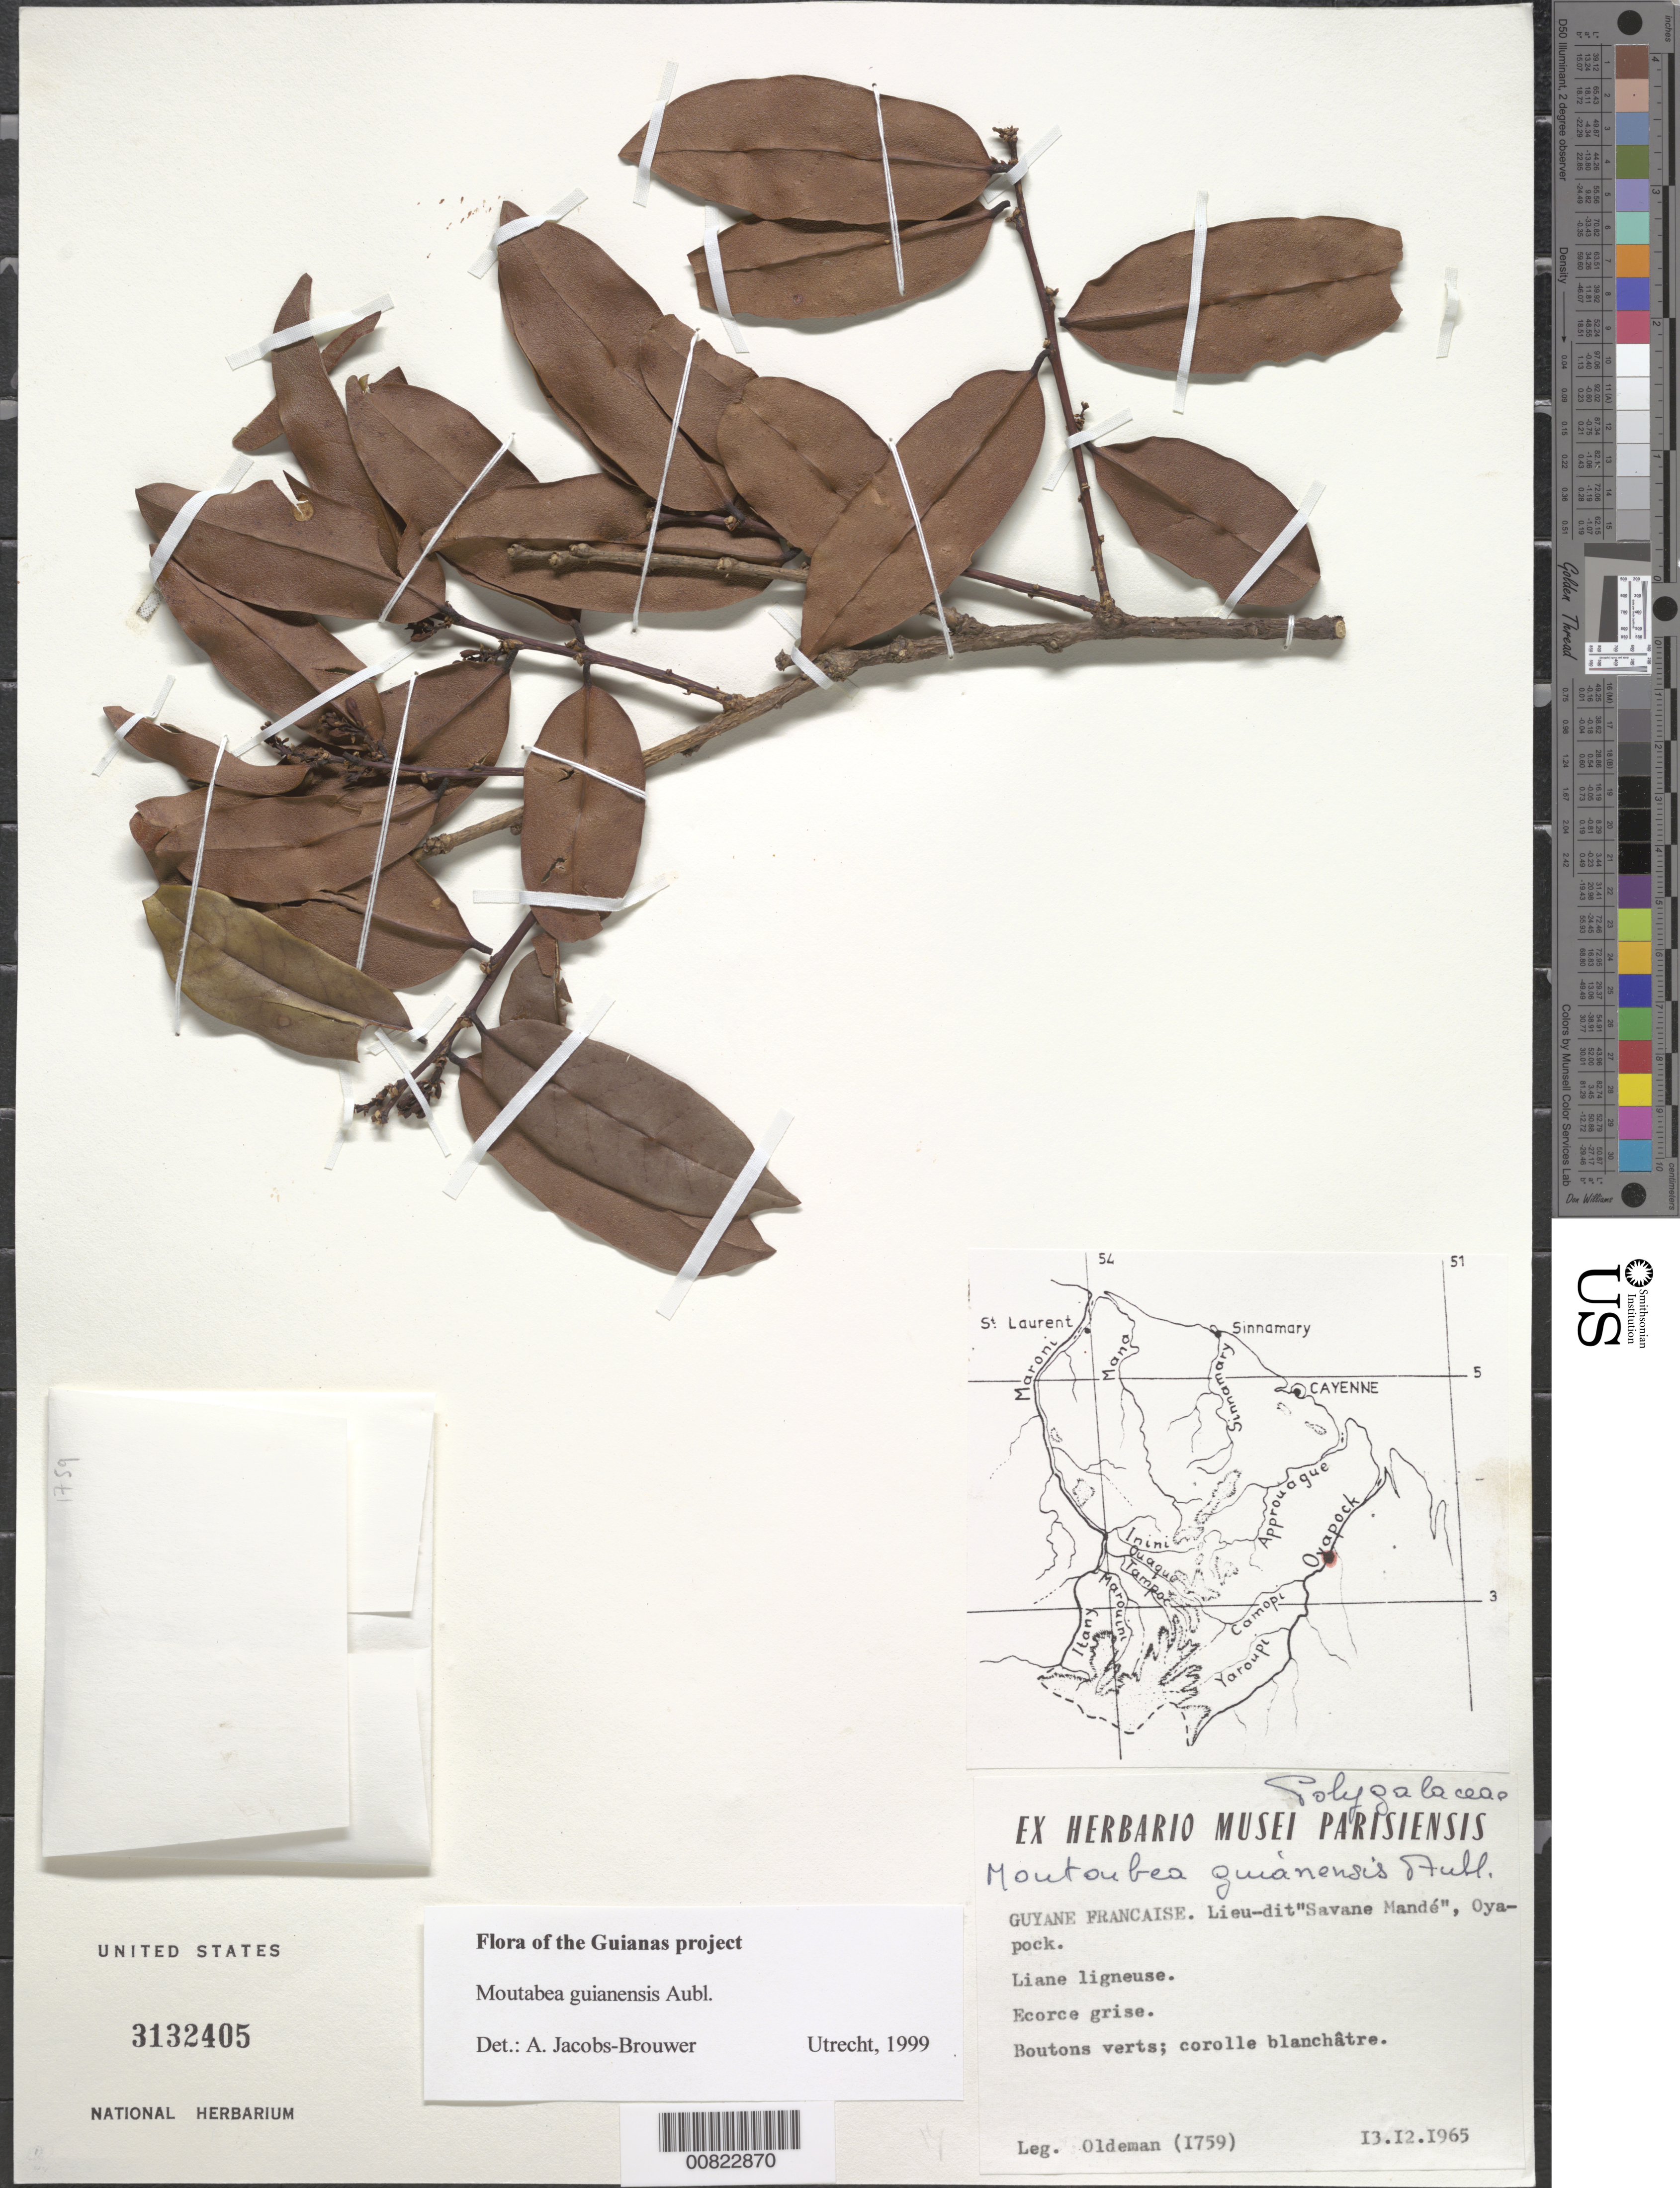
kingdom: Plantae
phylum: Tracheophyta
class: Magnoliopsida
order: Fabales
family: Polygalaceae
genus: Moutabea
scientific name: Moutabea guianensis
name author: Aubl.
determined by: Jacobs-Brouwer, A.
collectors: R. Oldeman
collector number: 1759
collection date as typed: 13-Dec-65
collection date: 1965-12-13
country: French Guiana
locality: Savane Mandé, Bassin de l'Oyapock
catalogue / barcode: US 3132405